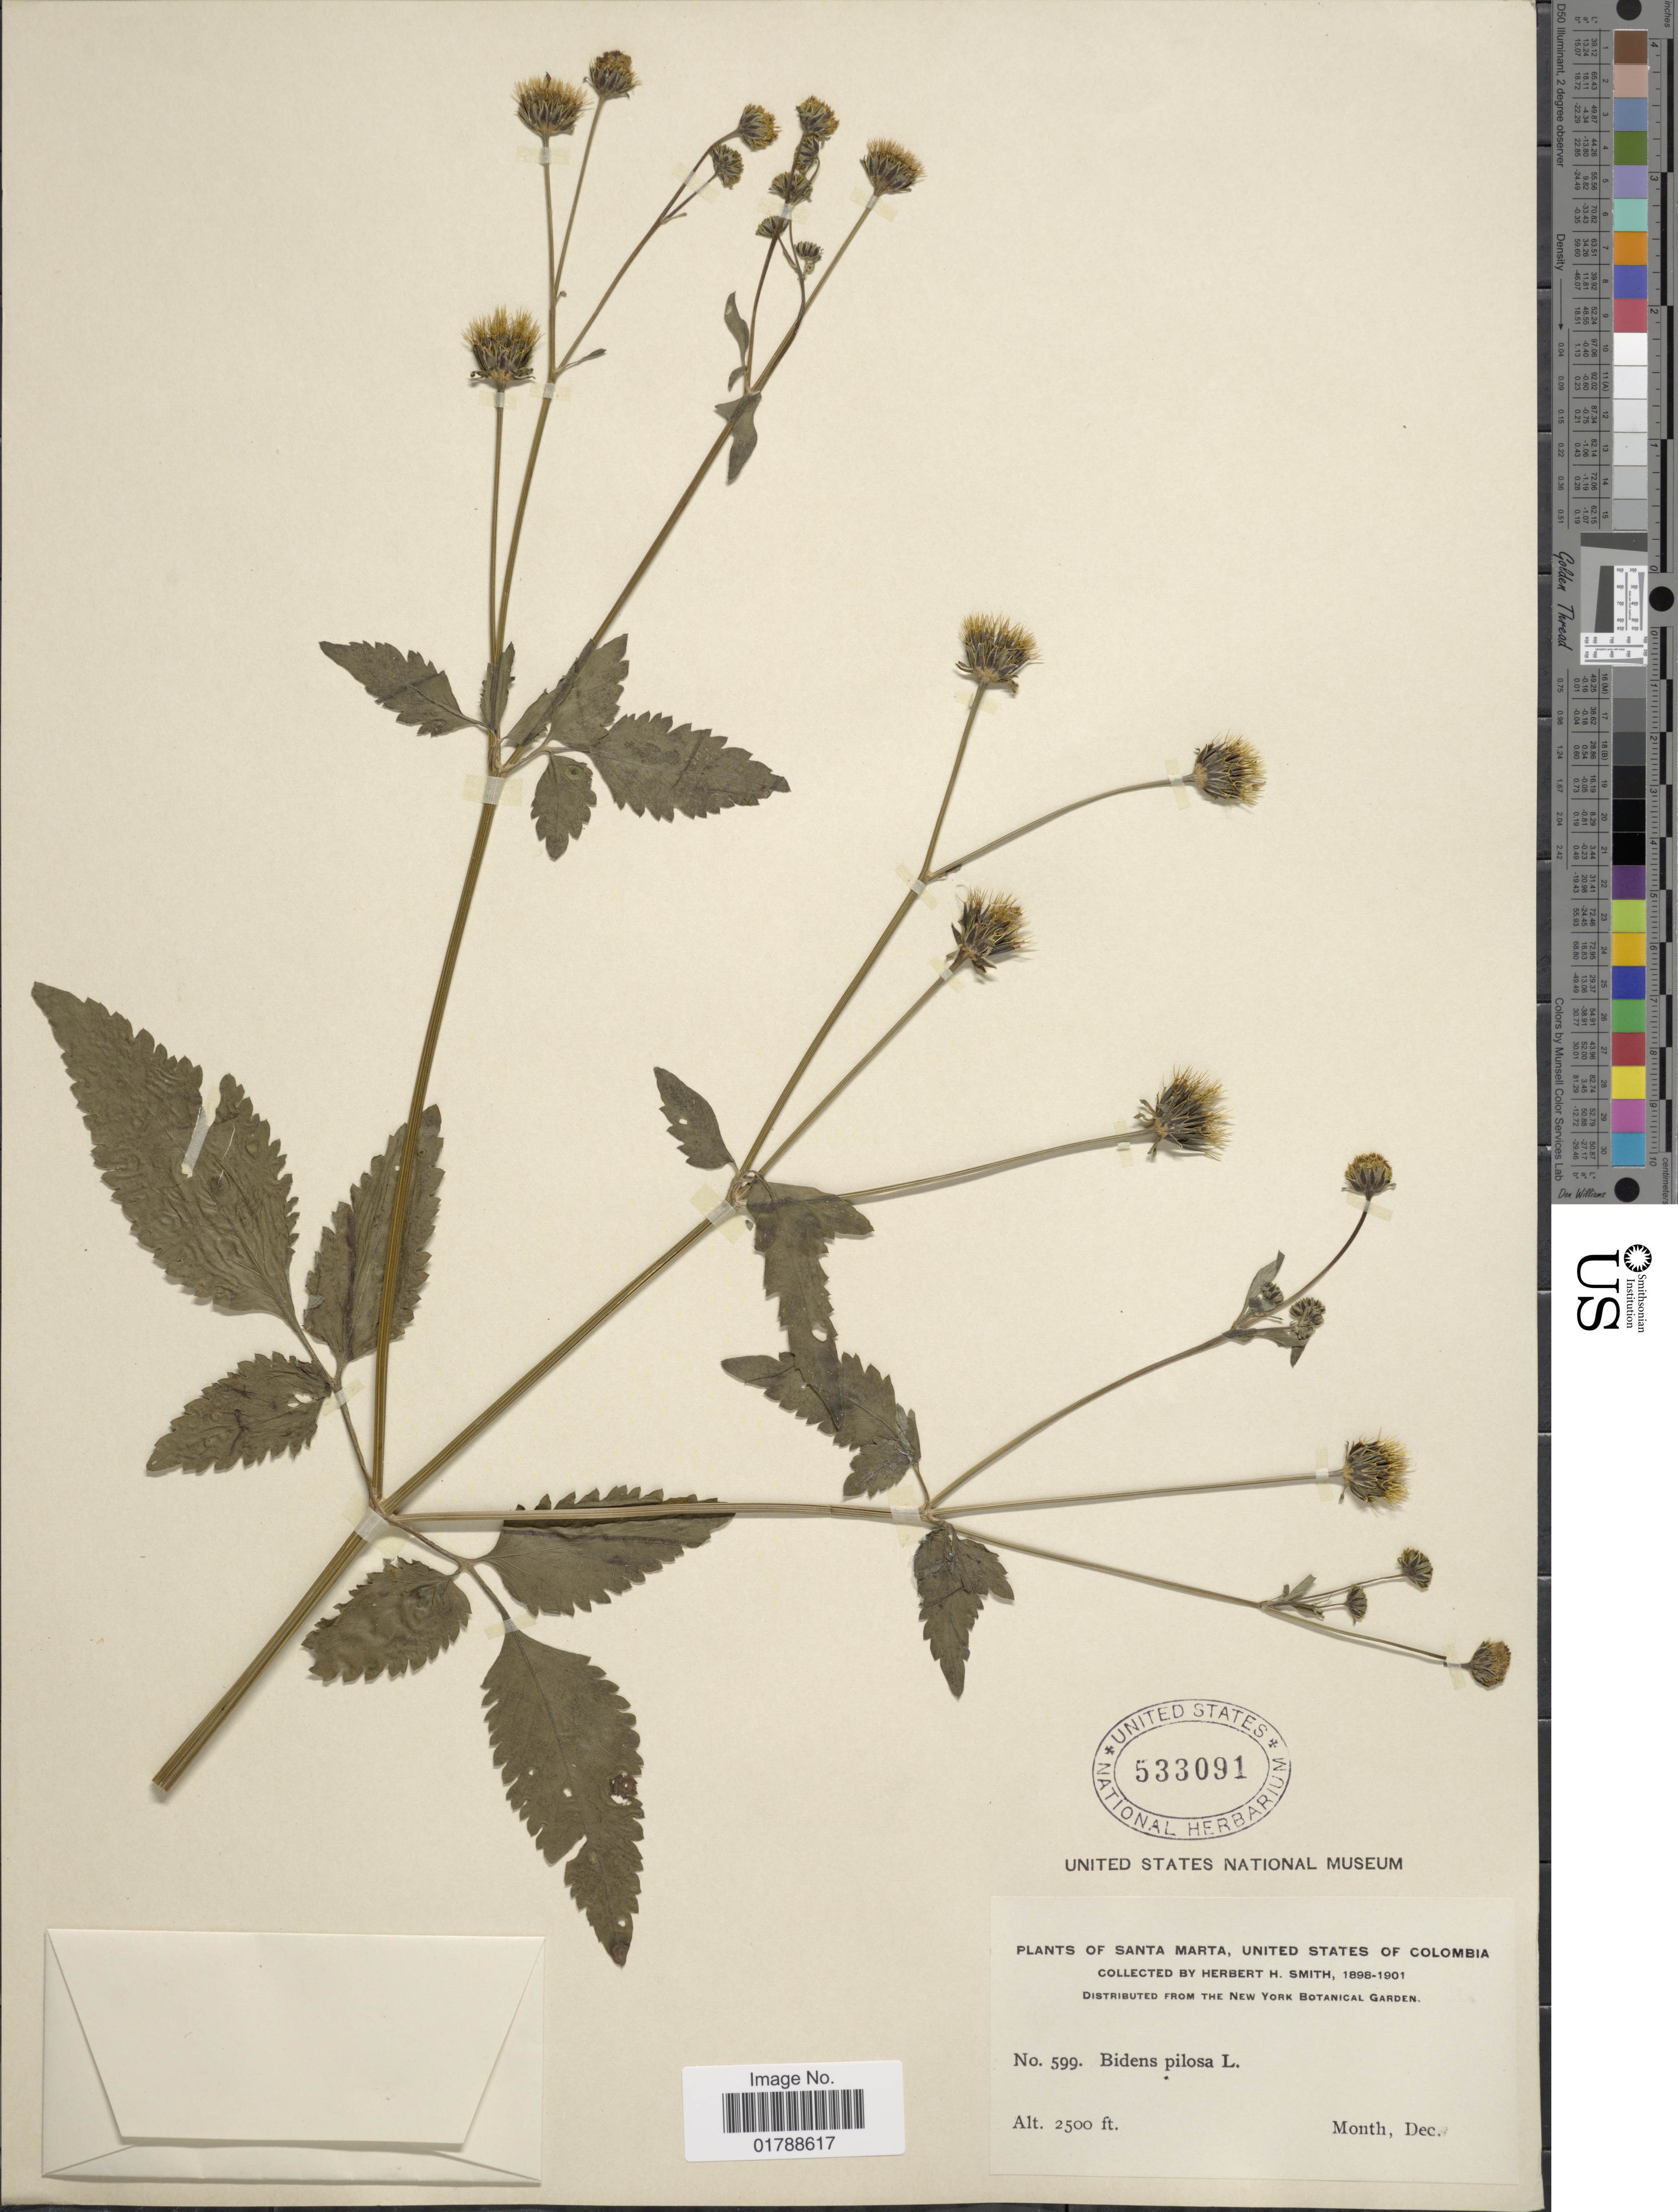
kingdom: Plantae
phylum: Tracheophyta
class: Magnoliopsida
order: Asterales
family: Asteraceae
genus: Bidens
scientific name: Bidens pilosa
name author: L.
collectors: Herbert H. Smith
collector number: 599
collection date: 1898-12/1901-12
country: Colombia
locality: Santa Marta, United States of Colombia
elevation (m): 762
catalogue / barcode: US 533091